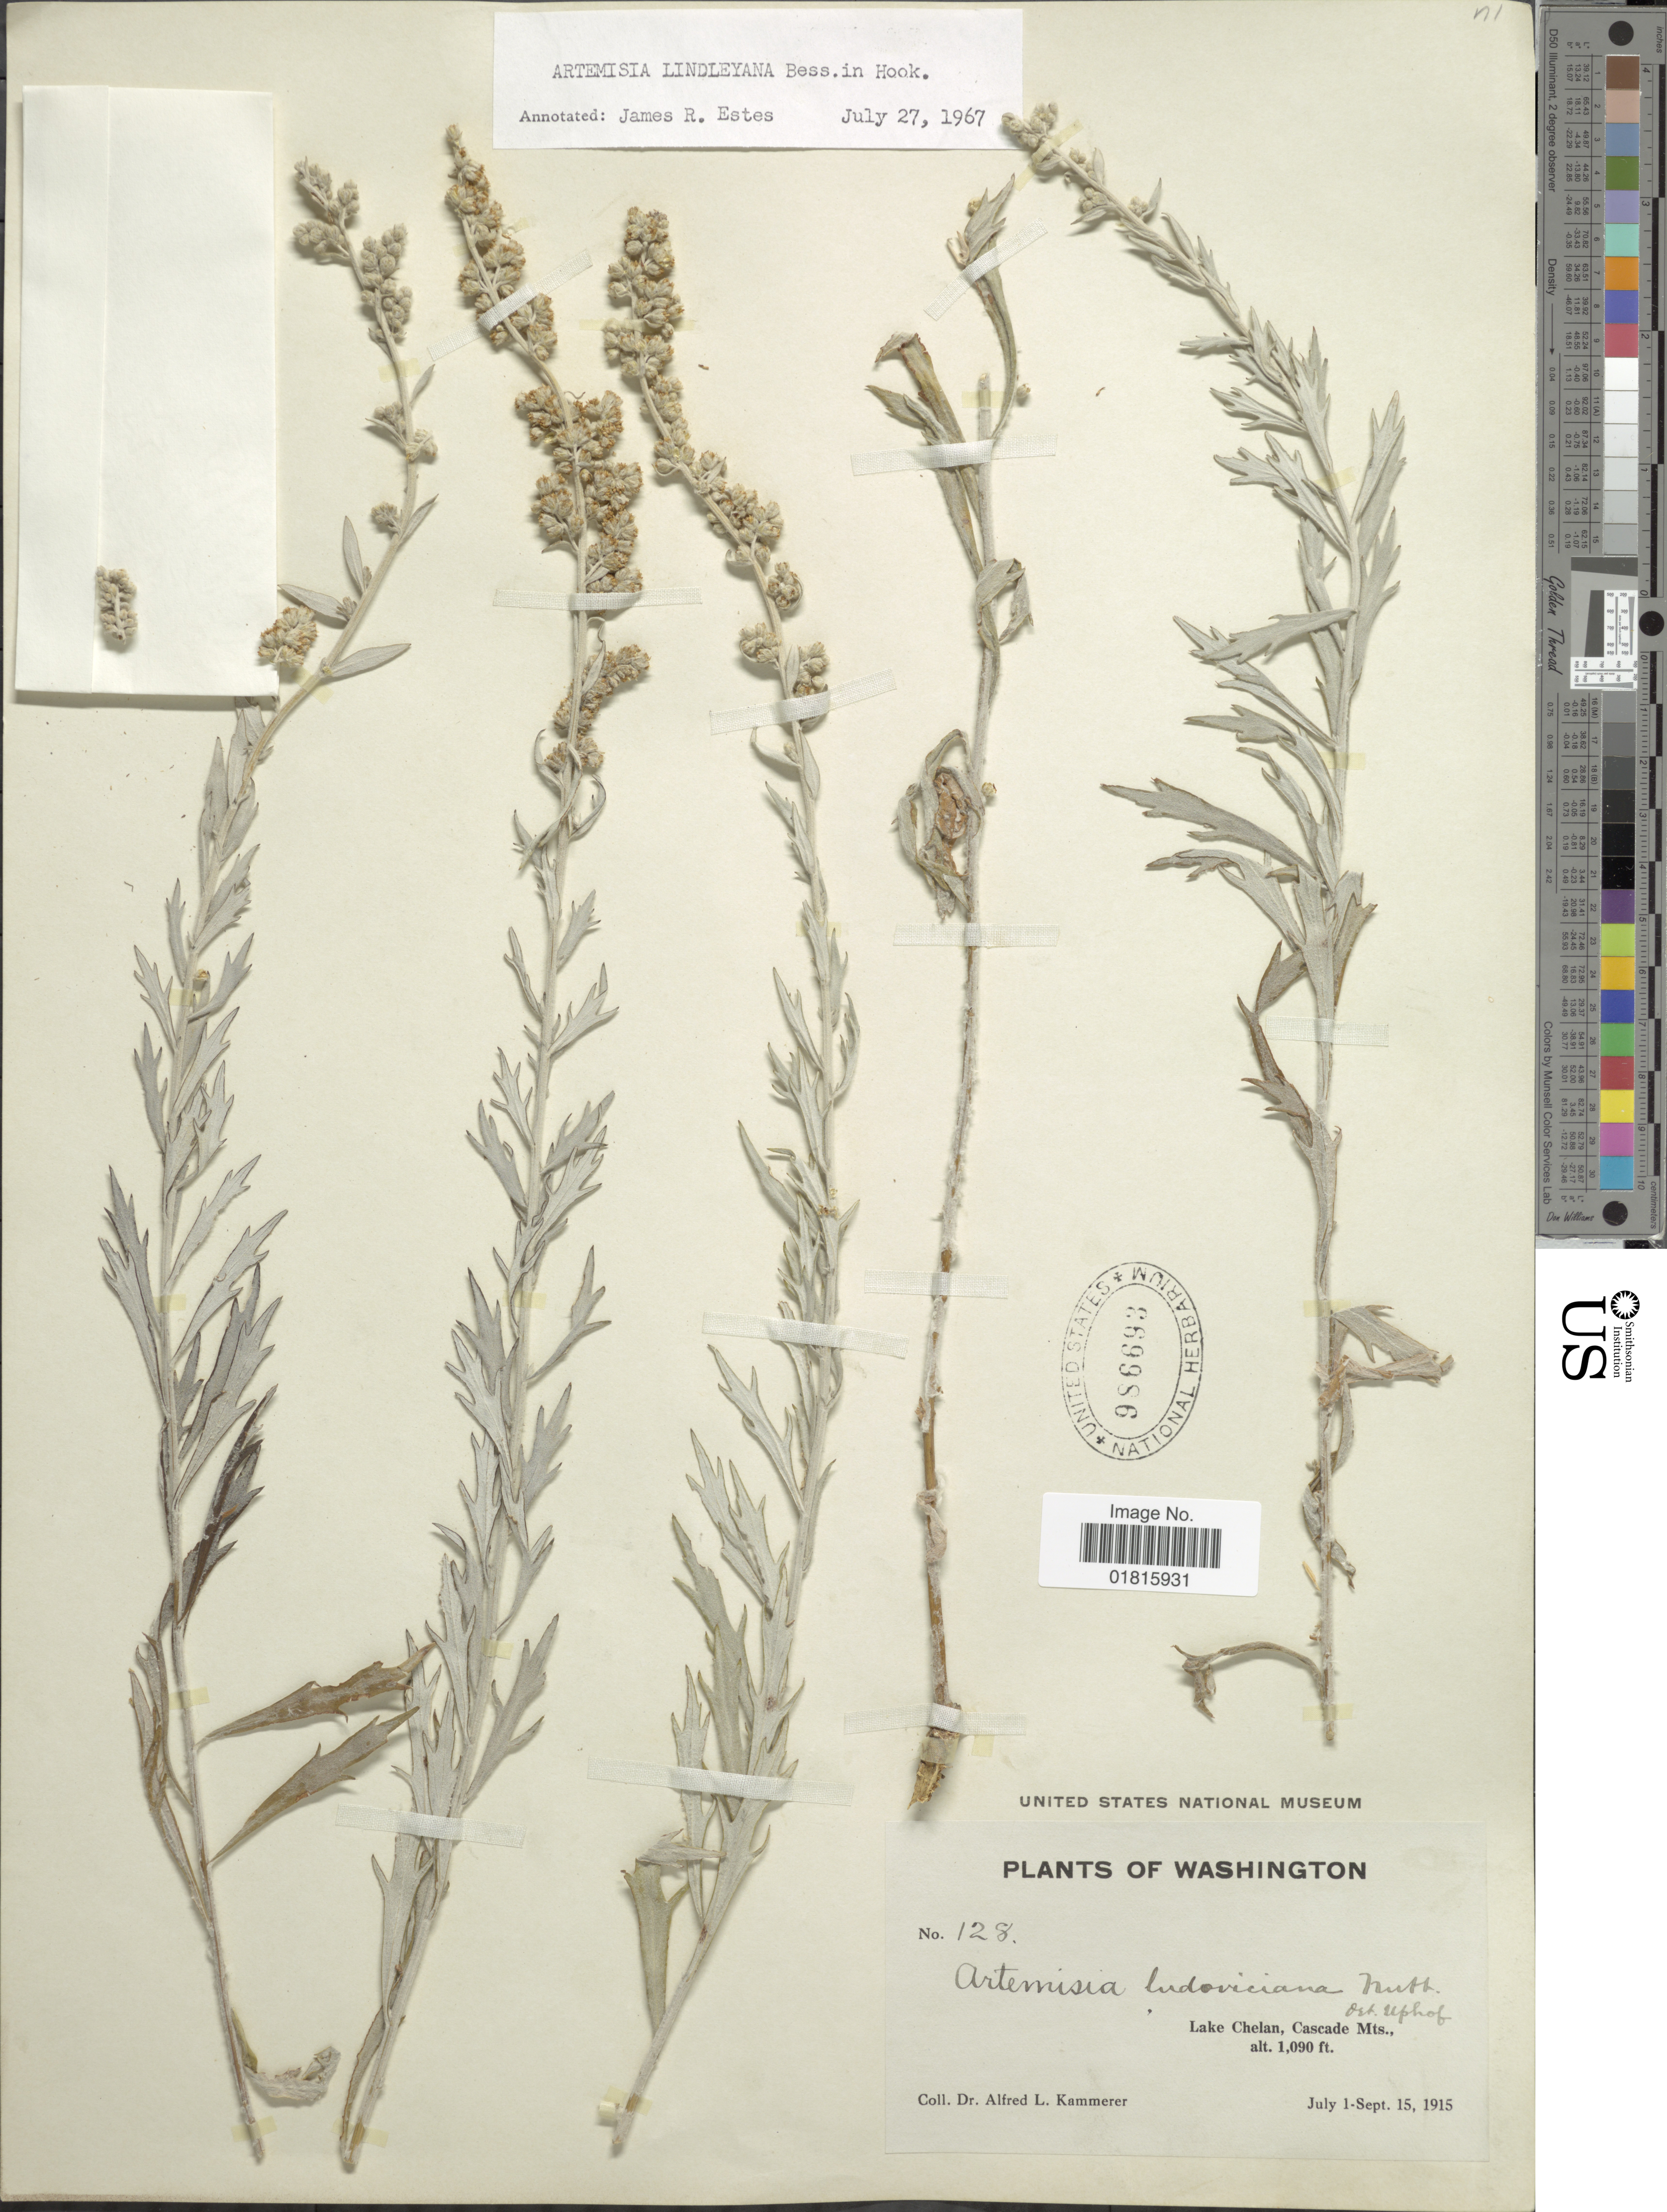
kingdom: Plantae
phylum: Tracheophyta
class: Magnoliopsida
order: Asterales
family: Asteraceae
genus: Artemisia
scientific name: Artemisia lindleyana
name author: Besser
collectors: A. Kammerer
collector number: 128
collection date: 1915-07-01/1915-09-15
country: United States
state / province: Washington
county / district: Chelan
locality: Lake Chelan, Cascade Mts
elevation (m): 332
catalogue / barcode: US 986693